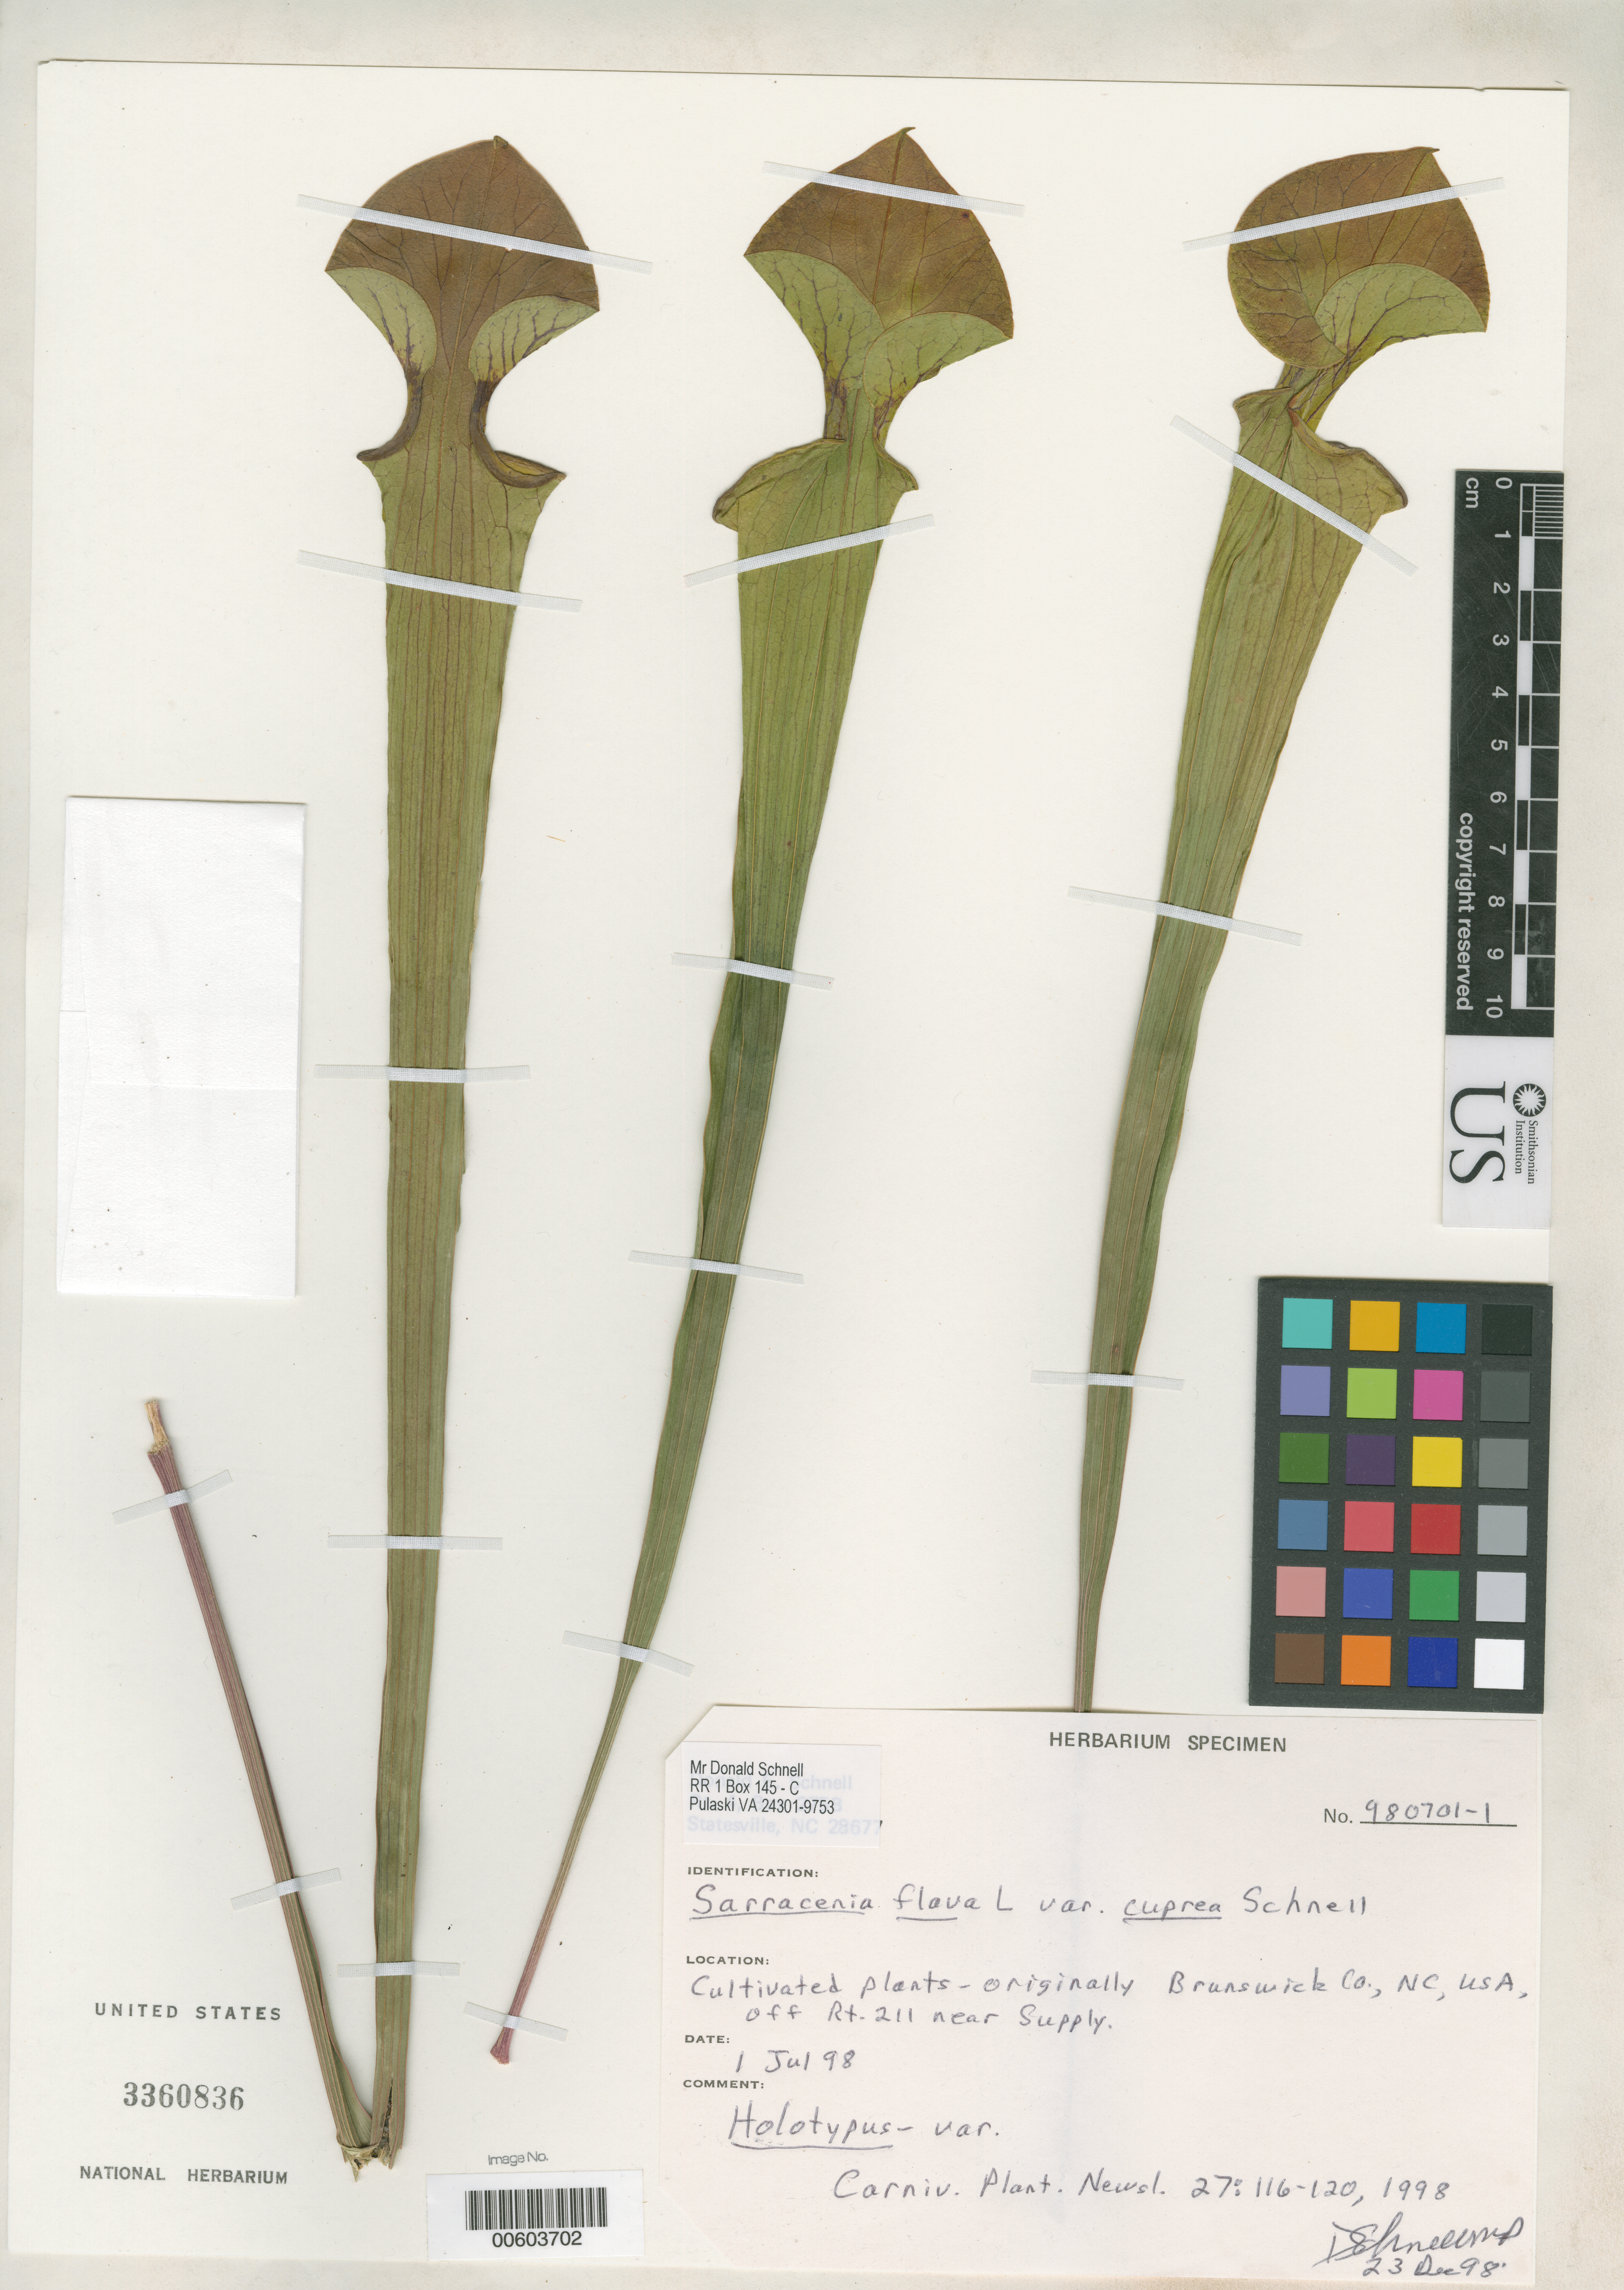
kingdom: Plantae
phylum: Tracheophyta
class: Magnoliopsida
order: Ericales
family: Sarraceniaceae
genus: Sarracenia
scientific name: Sarracenia flava var. cuprea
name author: Schnell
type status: Holotype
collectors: D. Schnell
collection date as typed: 01 Jul 1998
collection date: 1998-07-01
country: United States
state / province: North Carolina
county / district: Brunswick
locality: Off rt. 211 near Supply.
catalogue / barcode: US 3360836